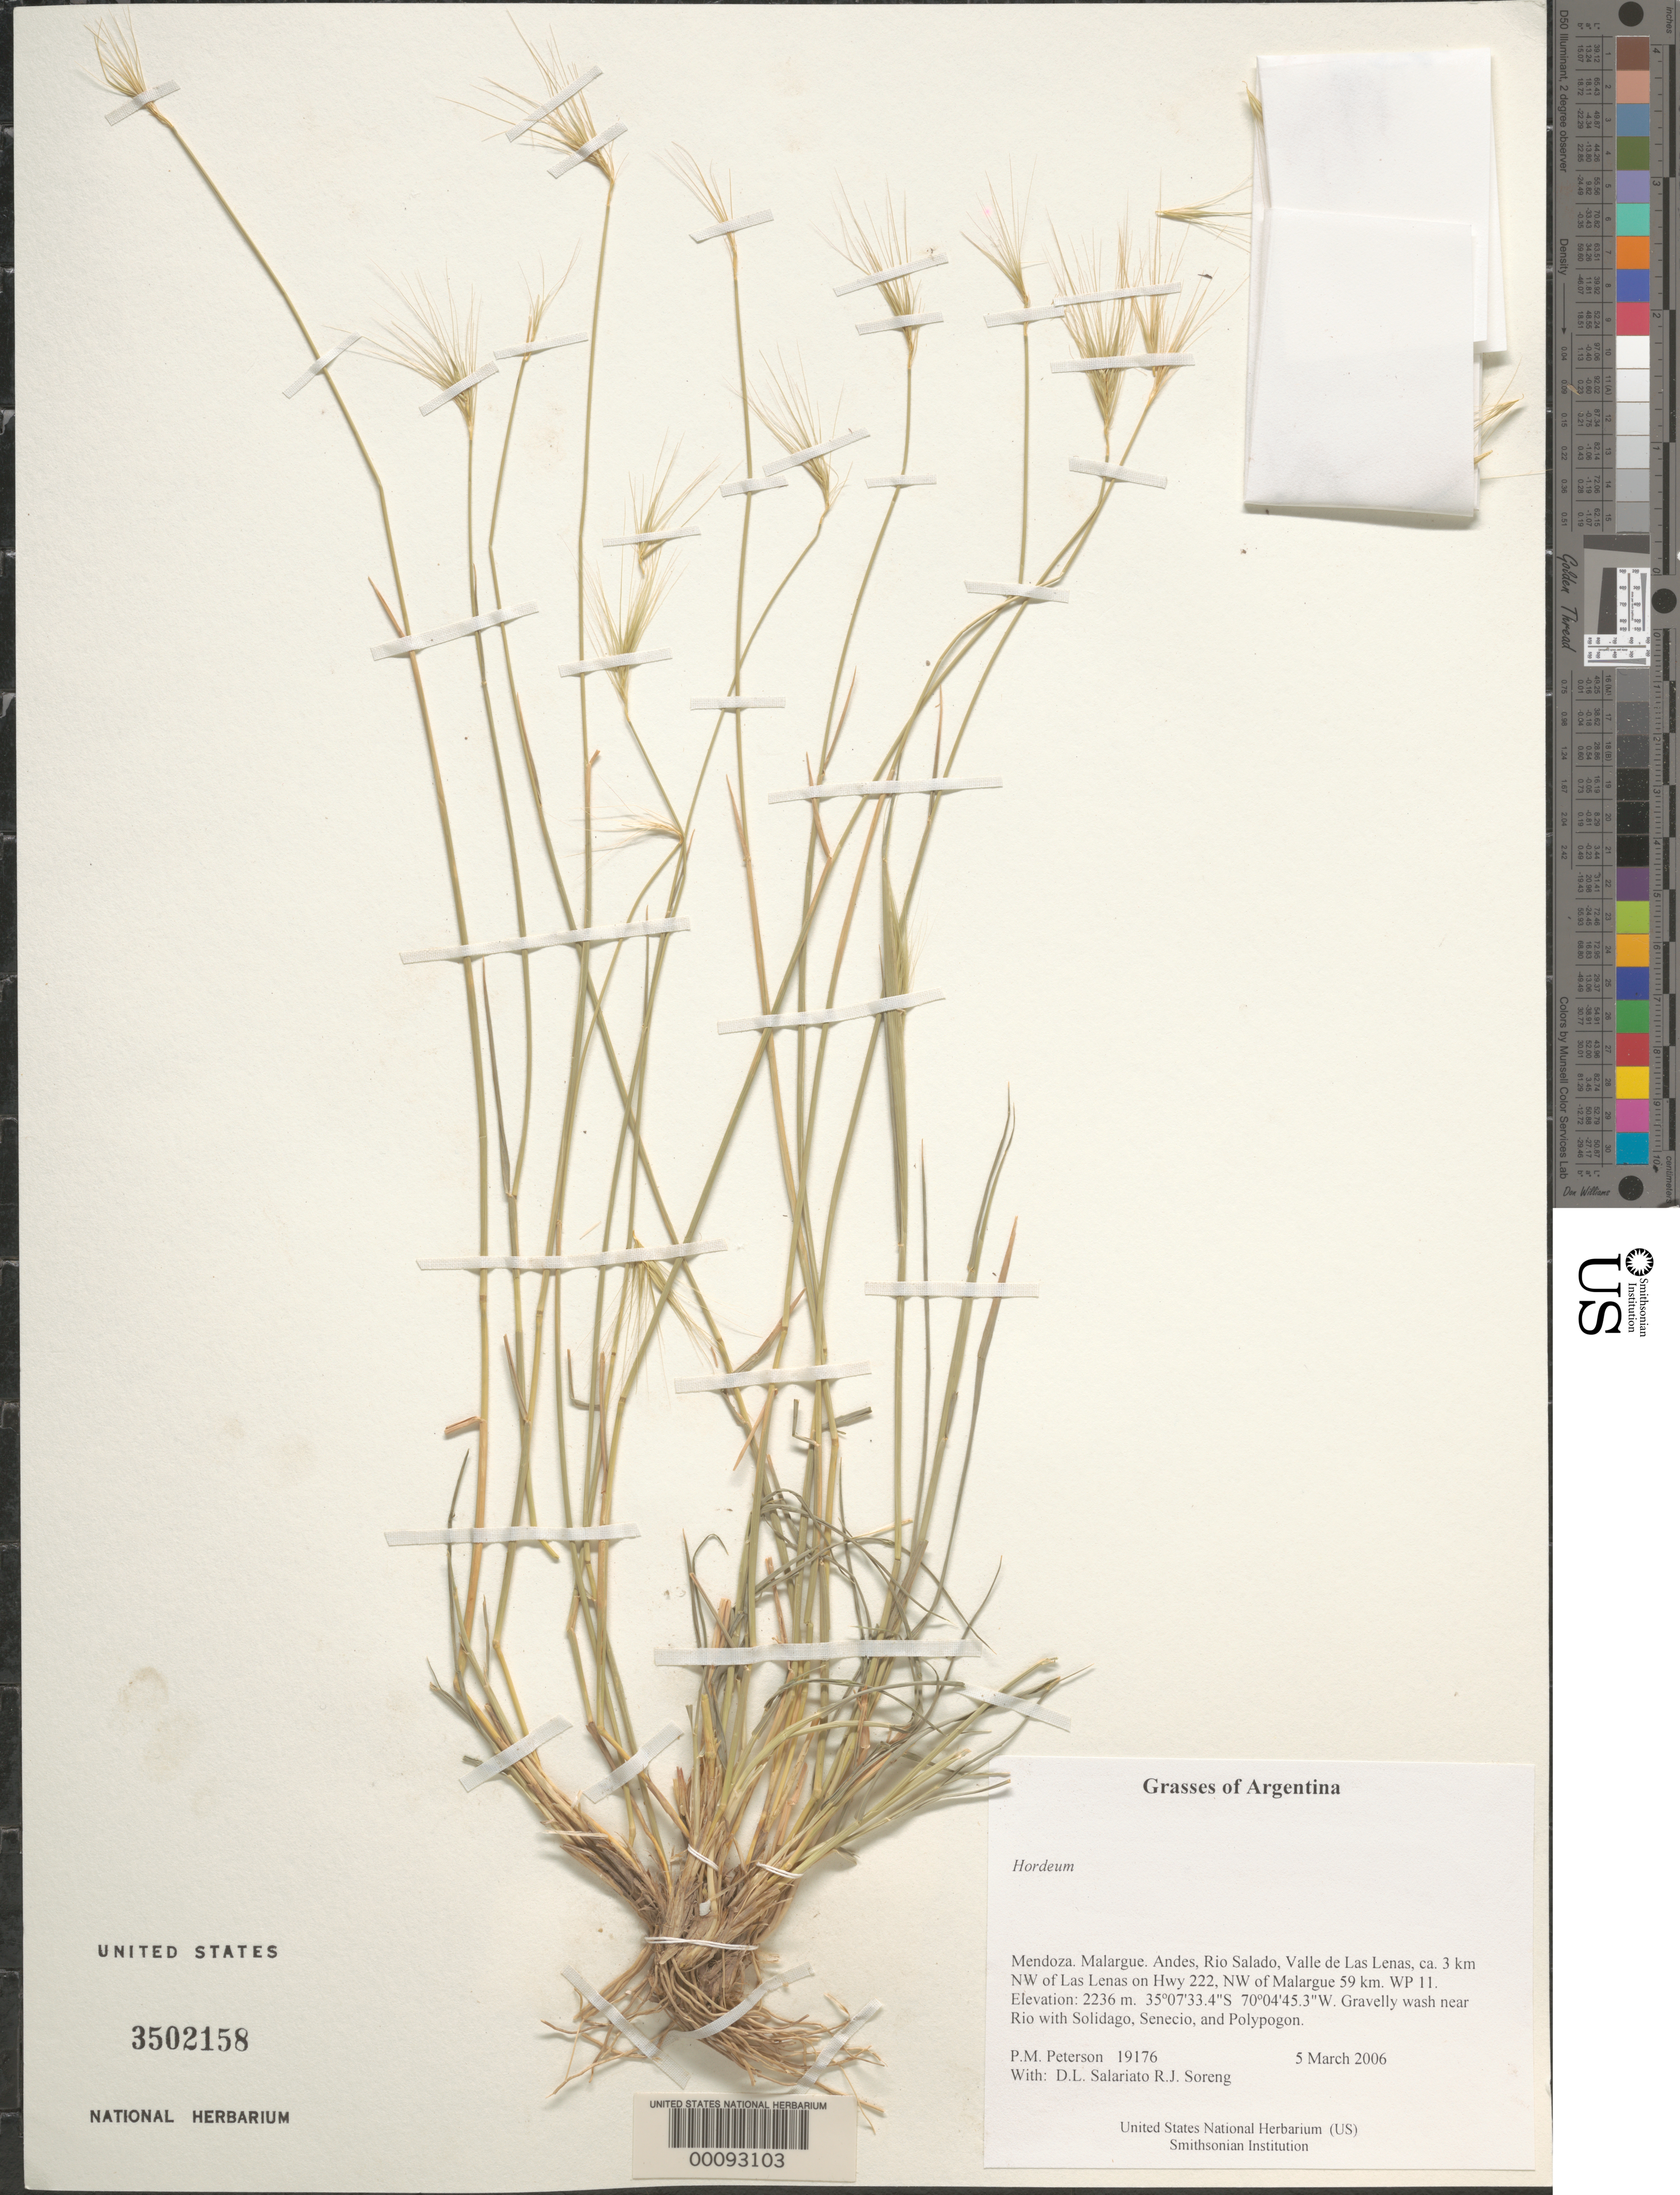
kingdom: Plantae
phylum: Tracheophyta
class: Liliopsida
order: Poales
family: Poaceae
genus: Hordeum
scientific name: Hordeum sp.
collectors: P. M. Peterson, R. J. Soreng, D. Salariato & A. Panizza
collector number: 19176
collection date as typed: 05 Mar 2006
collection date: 2006-03-05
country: Argentina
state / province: Mendoza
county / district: Malargue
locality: Andes, Rio Salado, Valle de Las Lenas, ca. 3 km NW of Las Lenas on Hwy 222, NW of Malargue 59 km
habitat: Gravelly wash near Rio with Solidago, Senecio, and Polypogon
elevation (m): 2236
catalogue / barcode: US 3502158